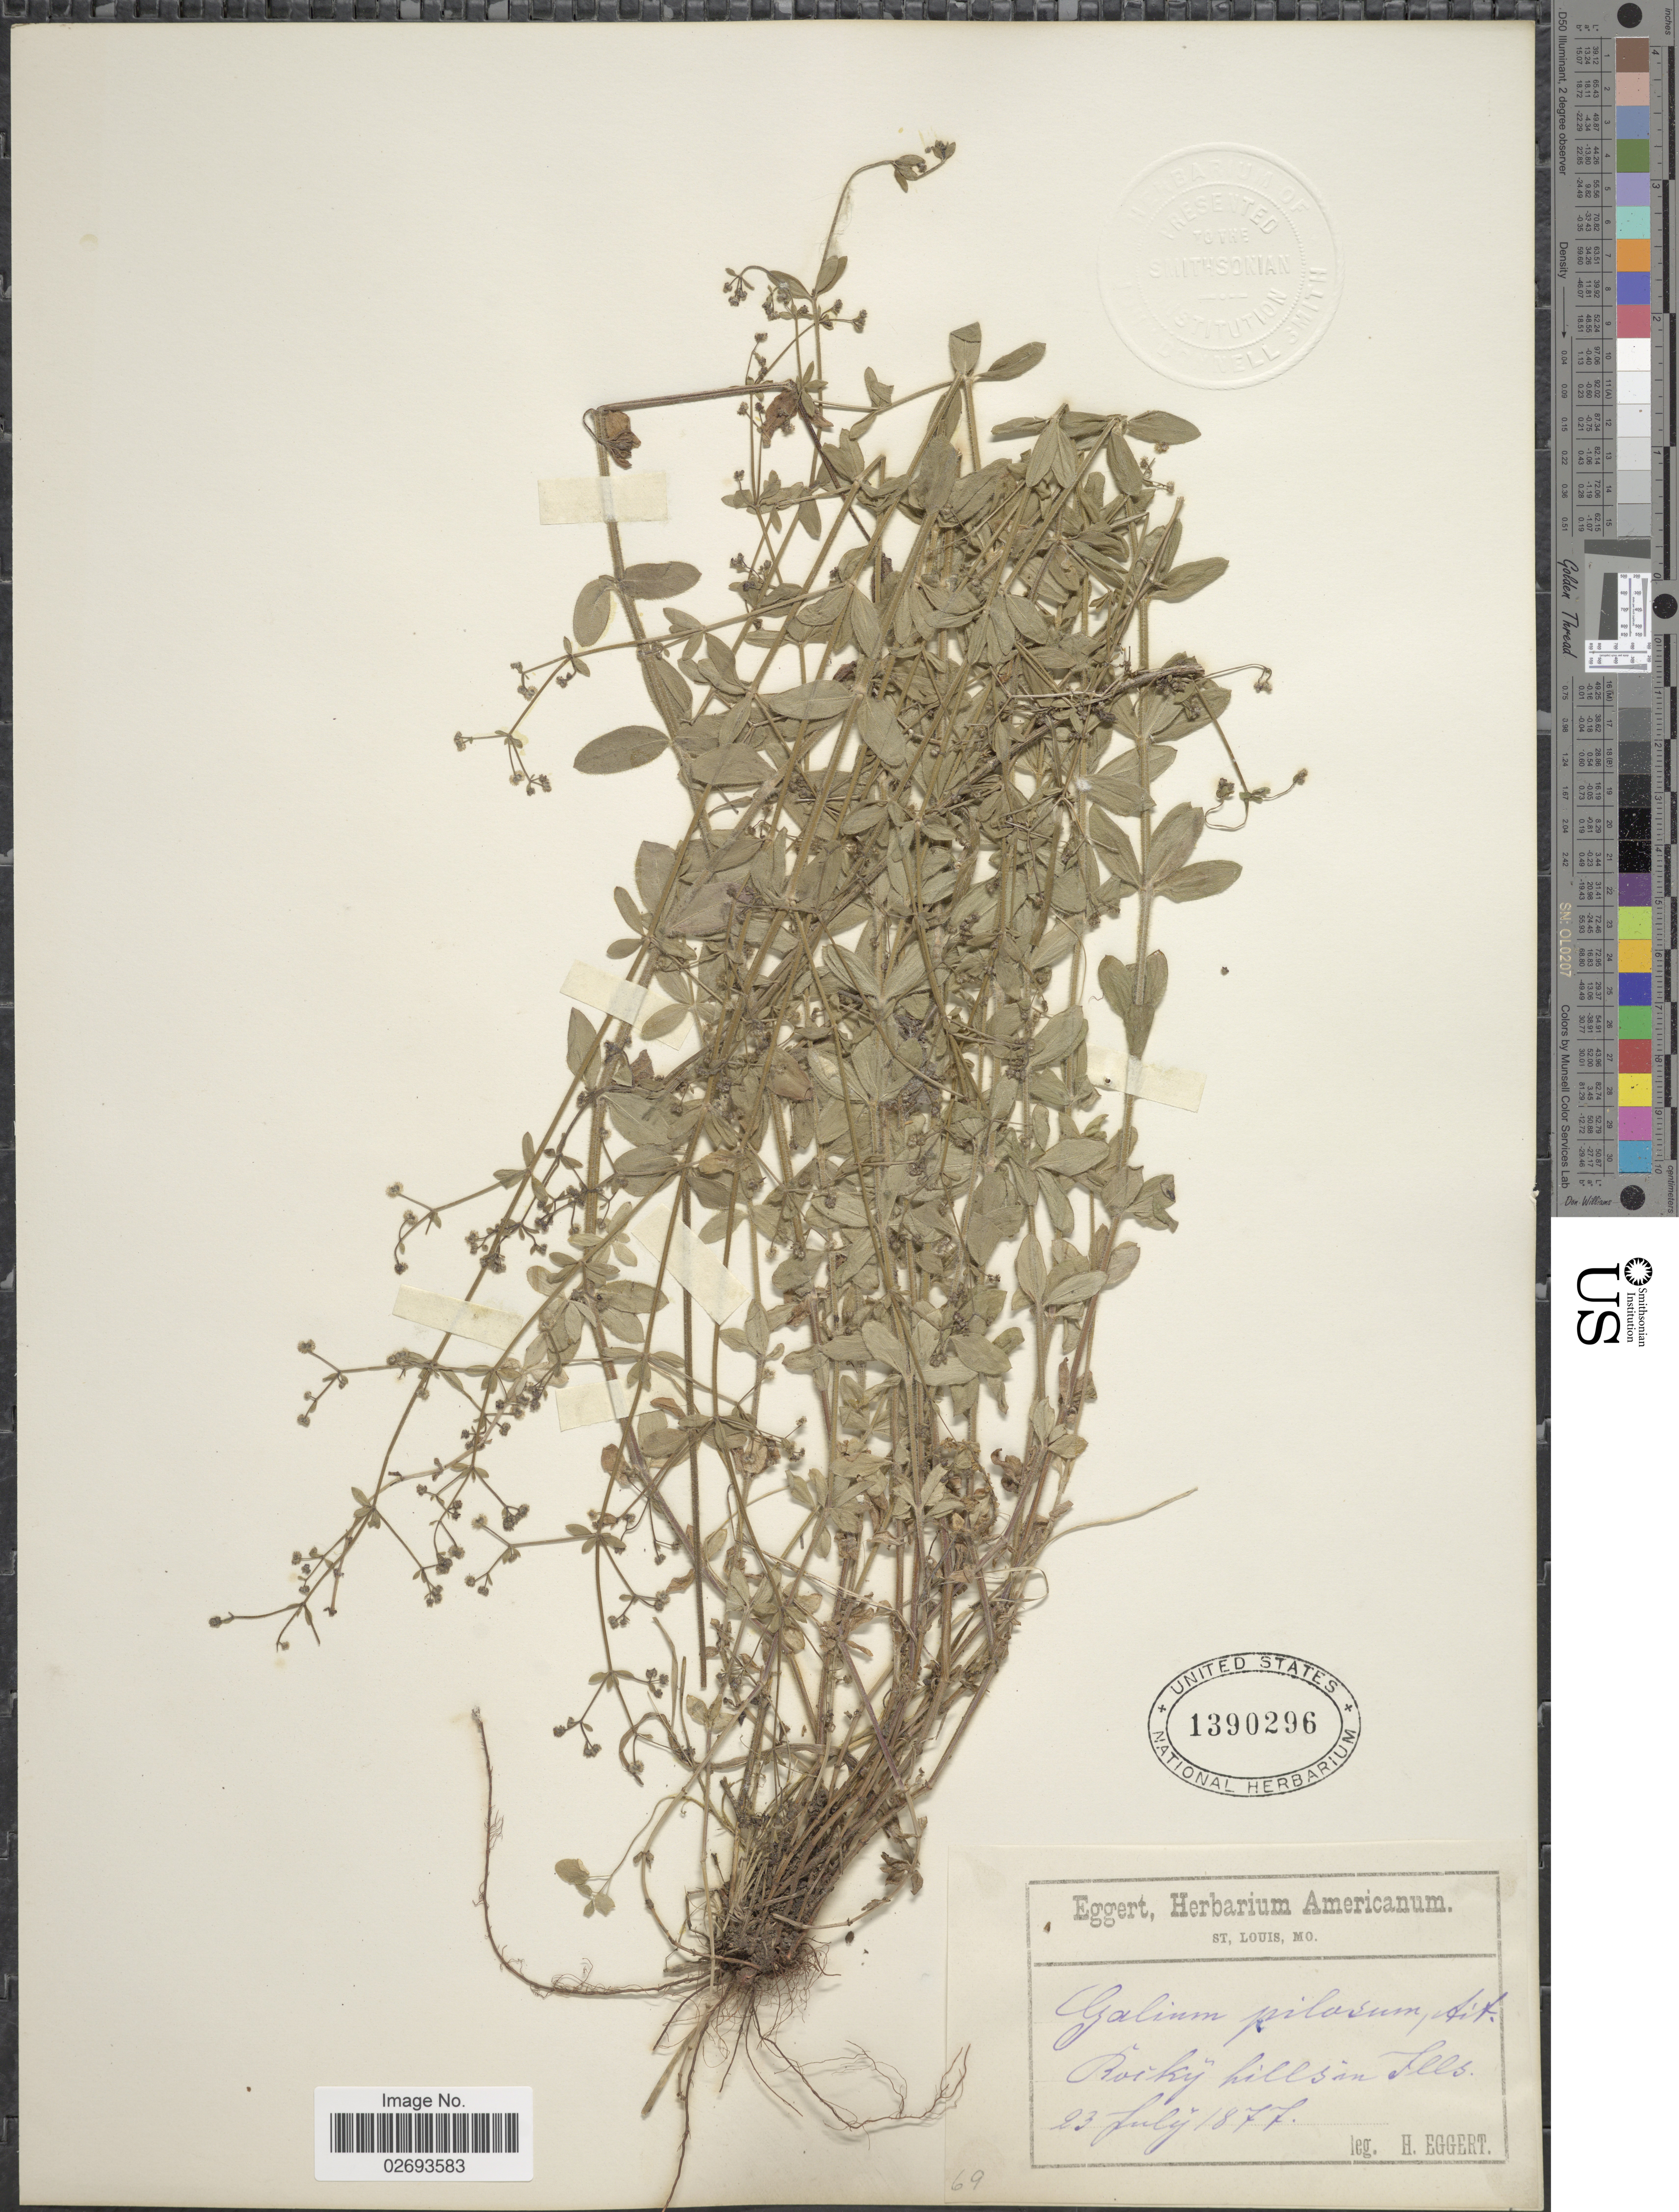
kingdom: Plantae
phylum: Tracheophyta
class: Magnoliopsida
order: Gentianales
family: Rubiaceae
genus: Galium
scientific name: Galium pilosum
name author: Aiton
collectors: H. Eggert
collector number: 69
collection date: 1877-07-23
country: United States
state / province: Illinois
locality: Rocky hills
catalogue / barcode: US 1390296